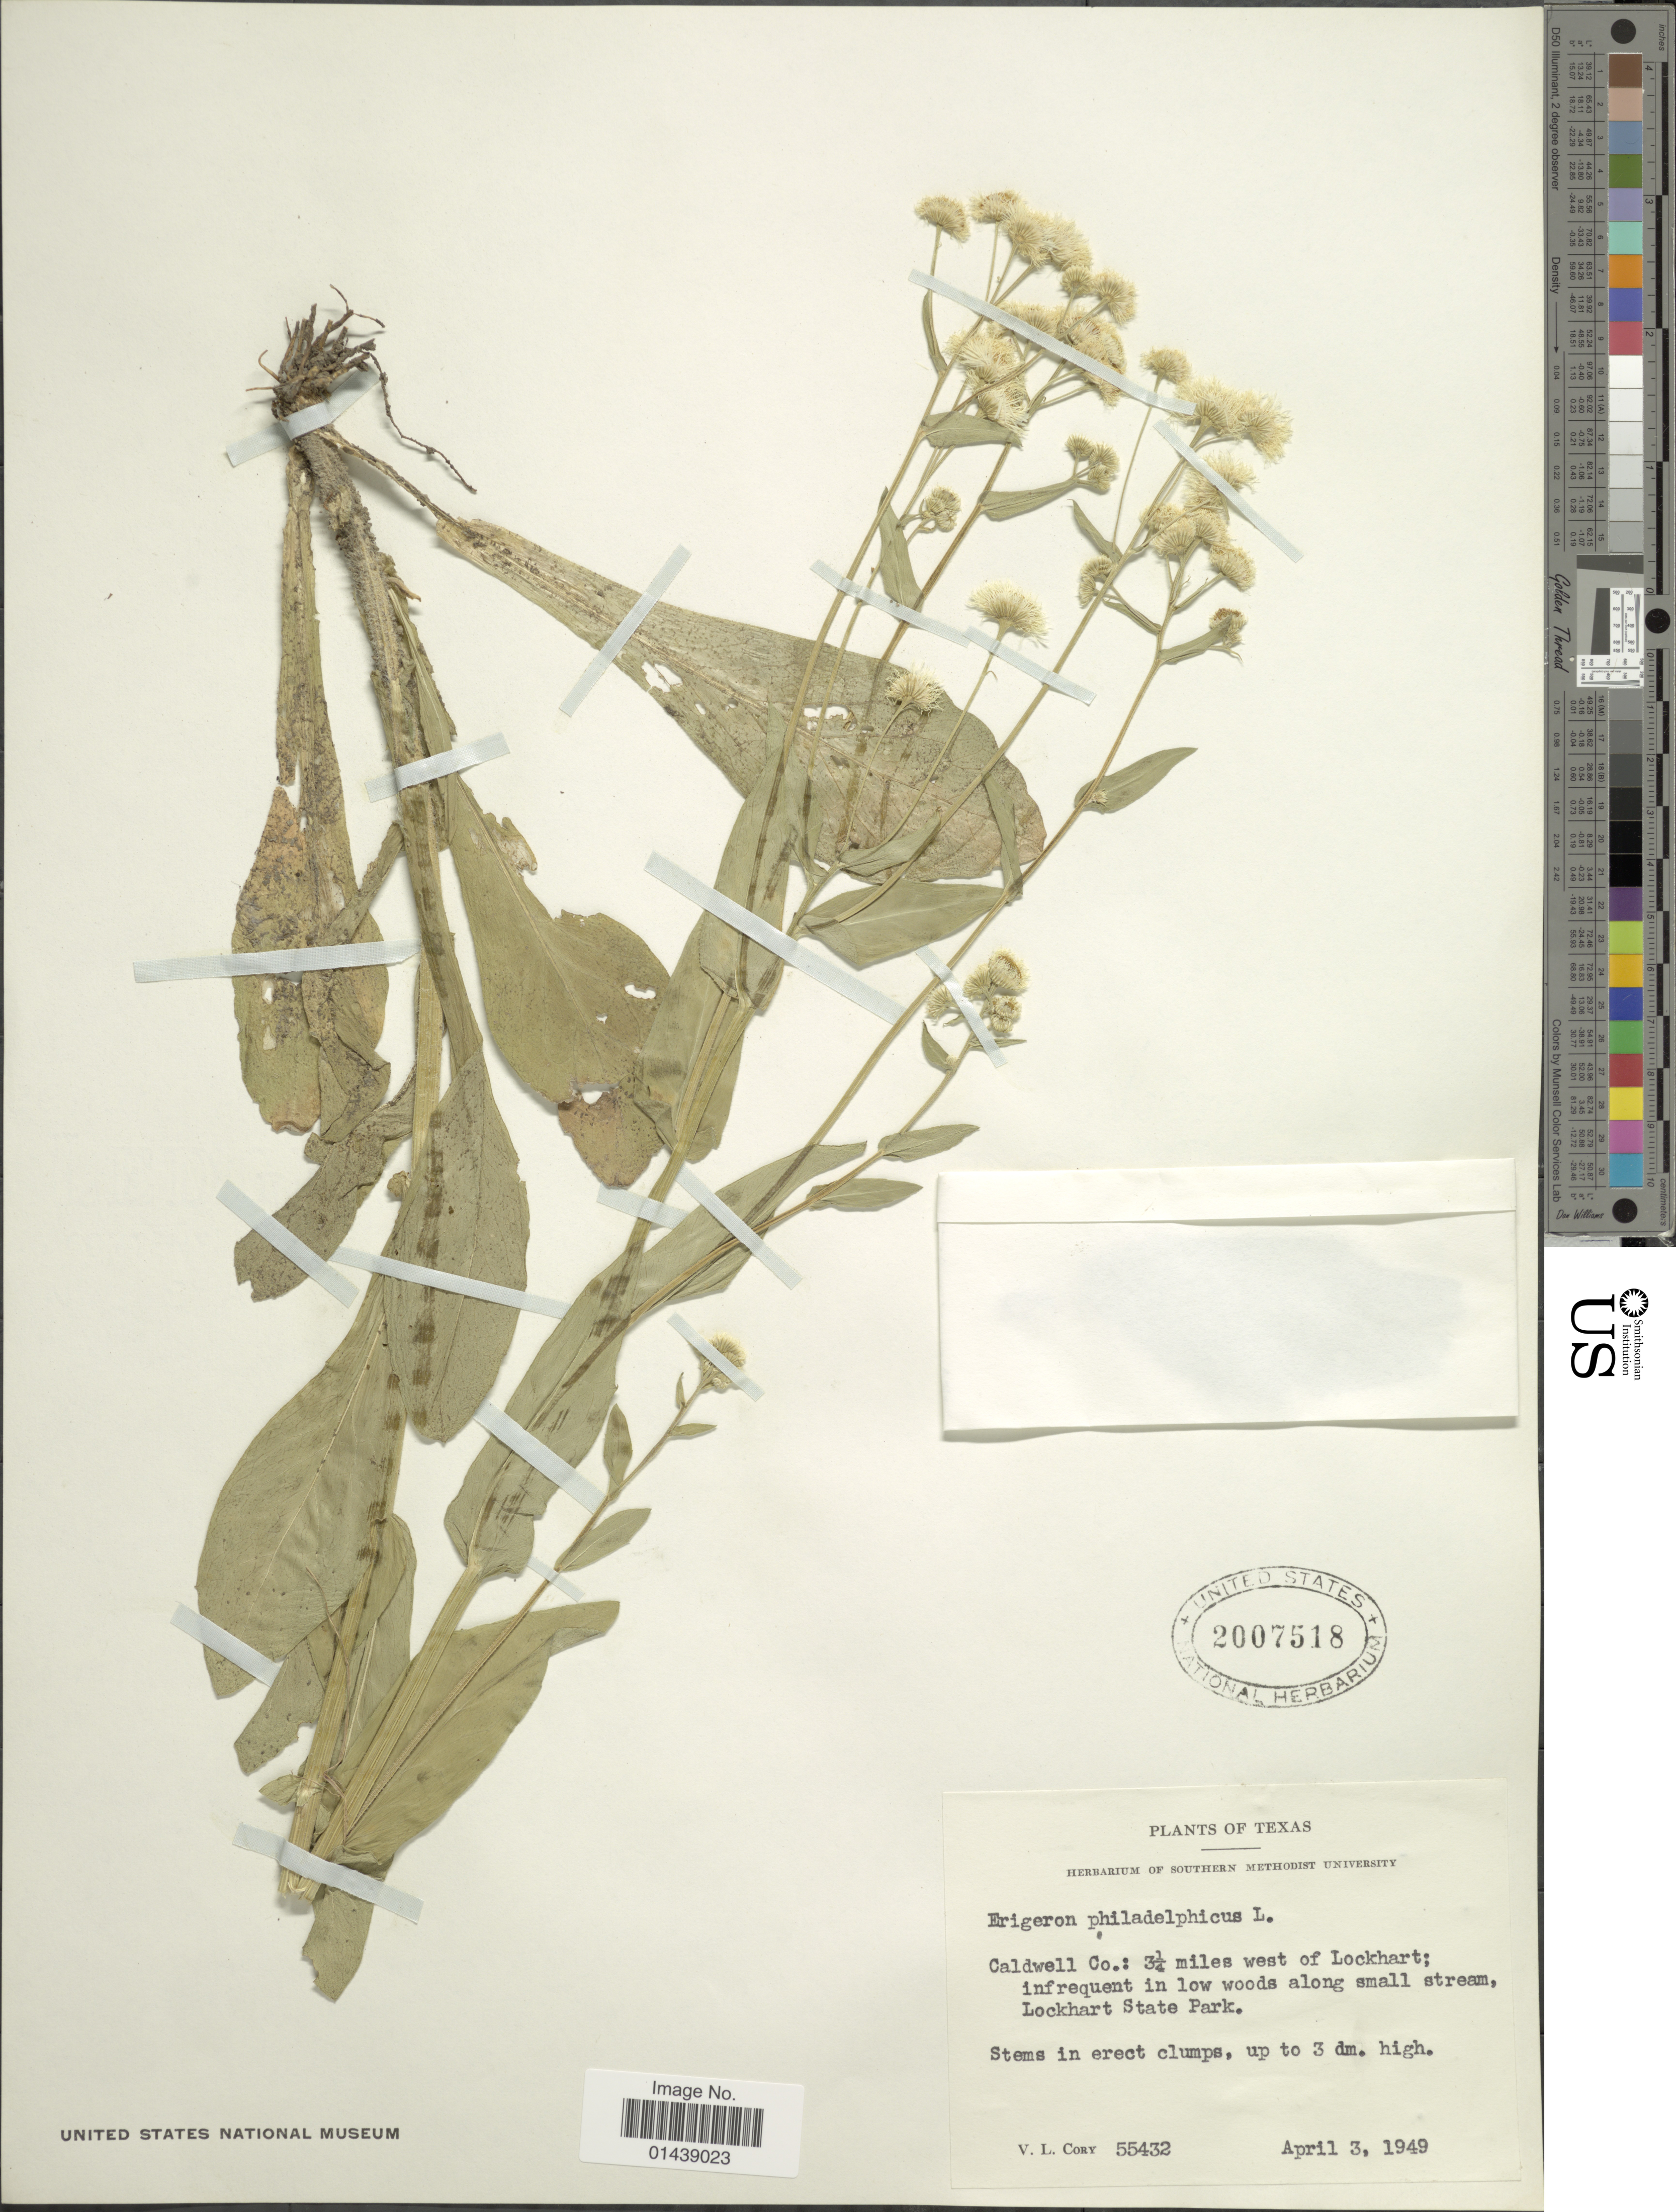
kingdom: Plantae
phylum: Tracheophyta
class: Magnoliopsida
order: Asterales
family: Asteraceae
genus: Erigeron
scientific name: Erigeron philadelphicus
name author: L.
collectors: V. Cory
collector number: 55432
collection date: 1949-04-03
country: United States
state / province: Texas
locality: Caldwell Co.: 3¼ miles west of Lockhart; Lockhart State Park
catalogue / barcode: US 2007518